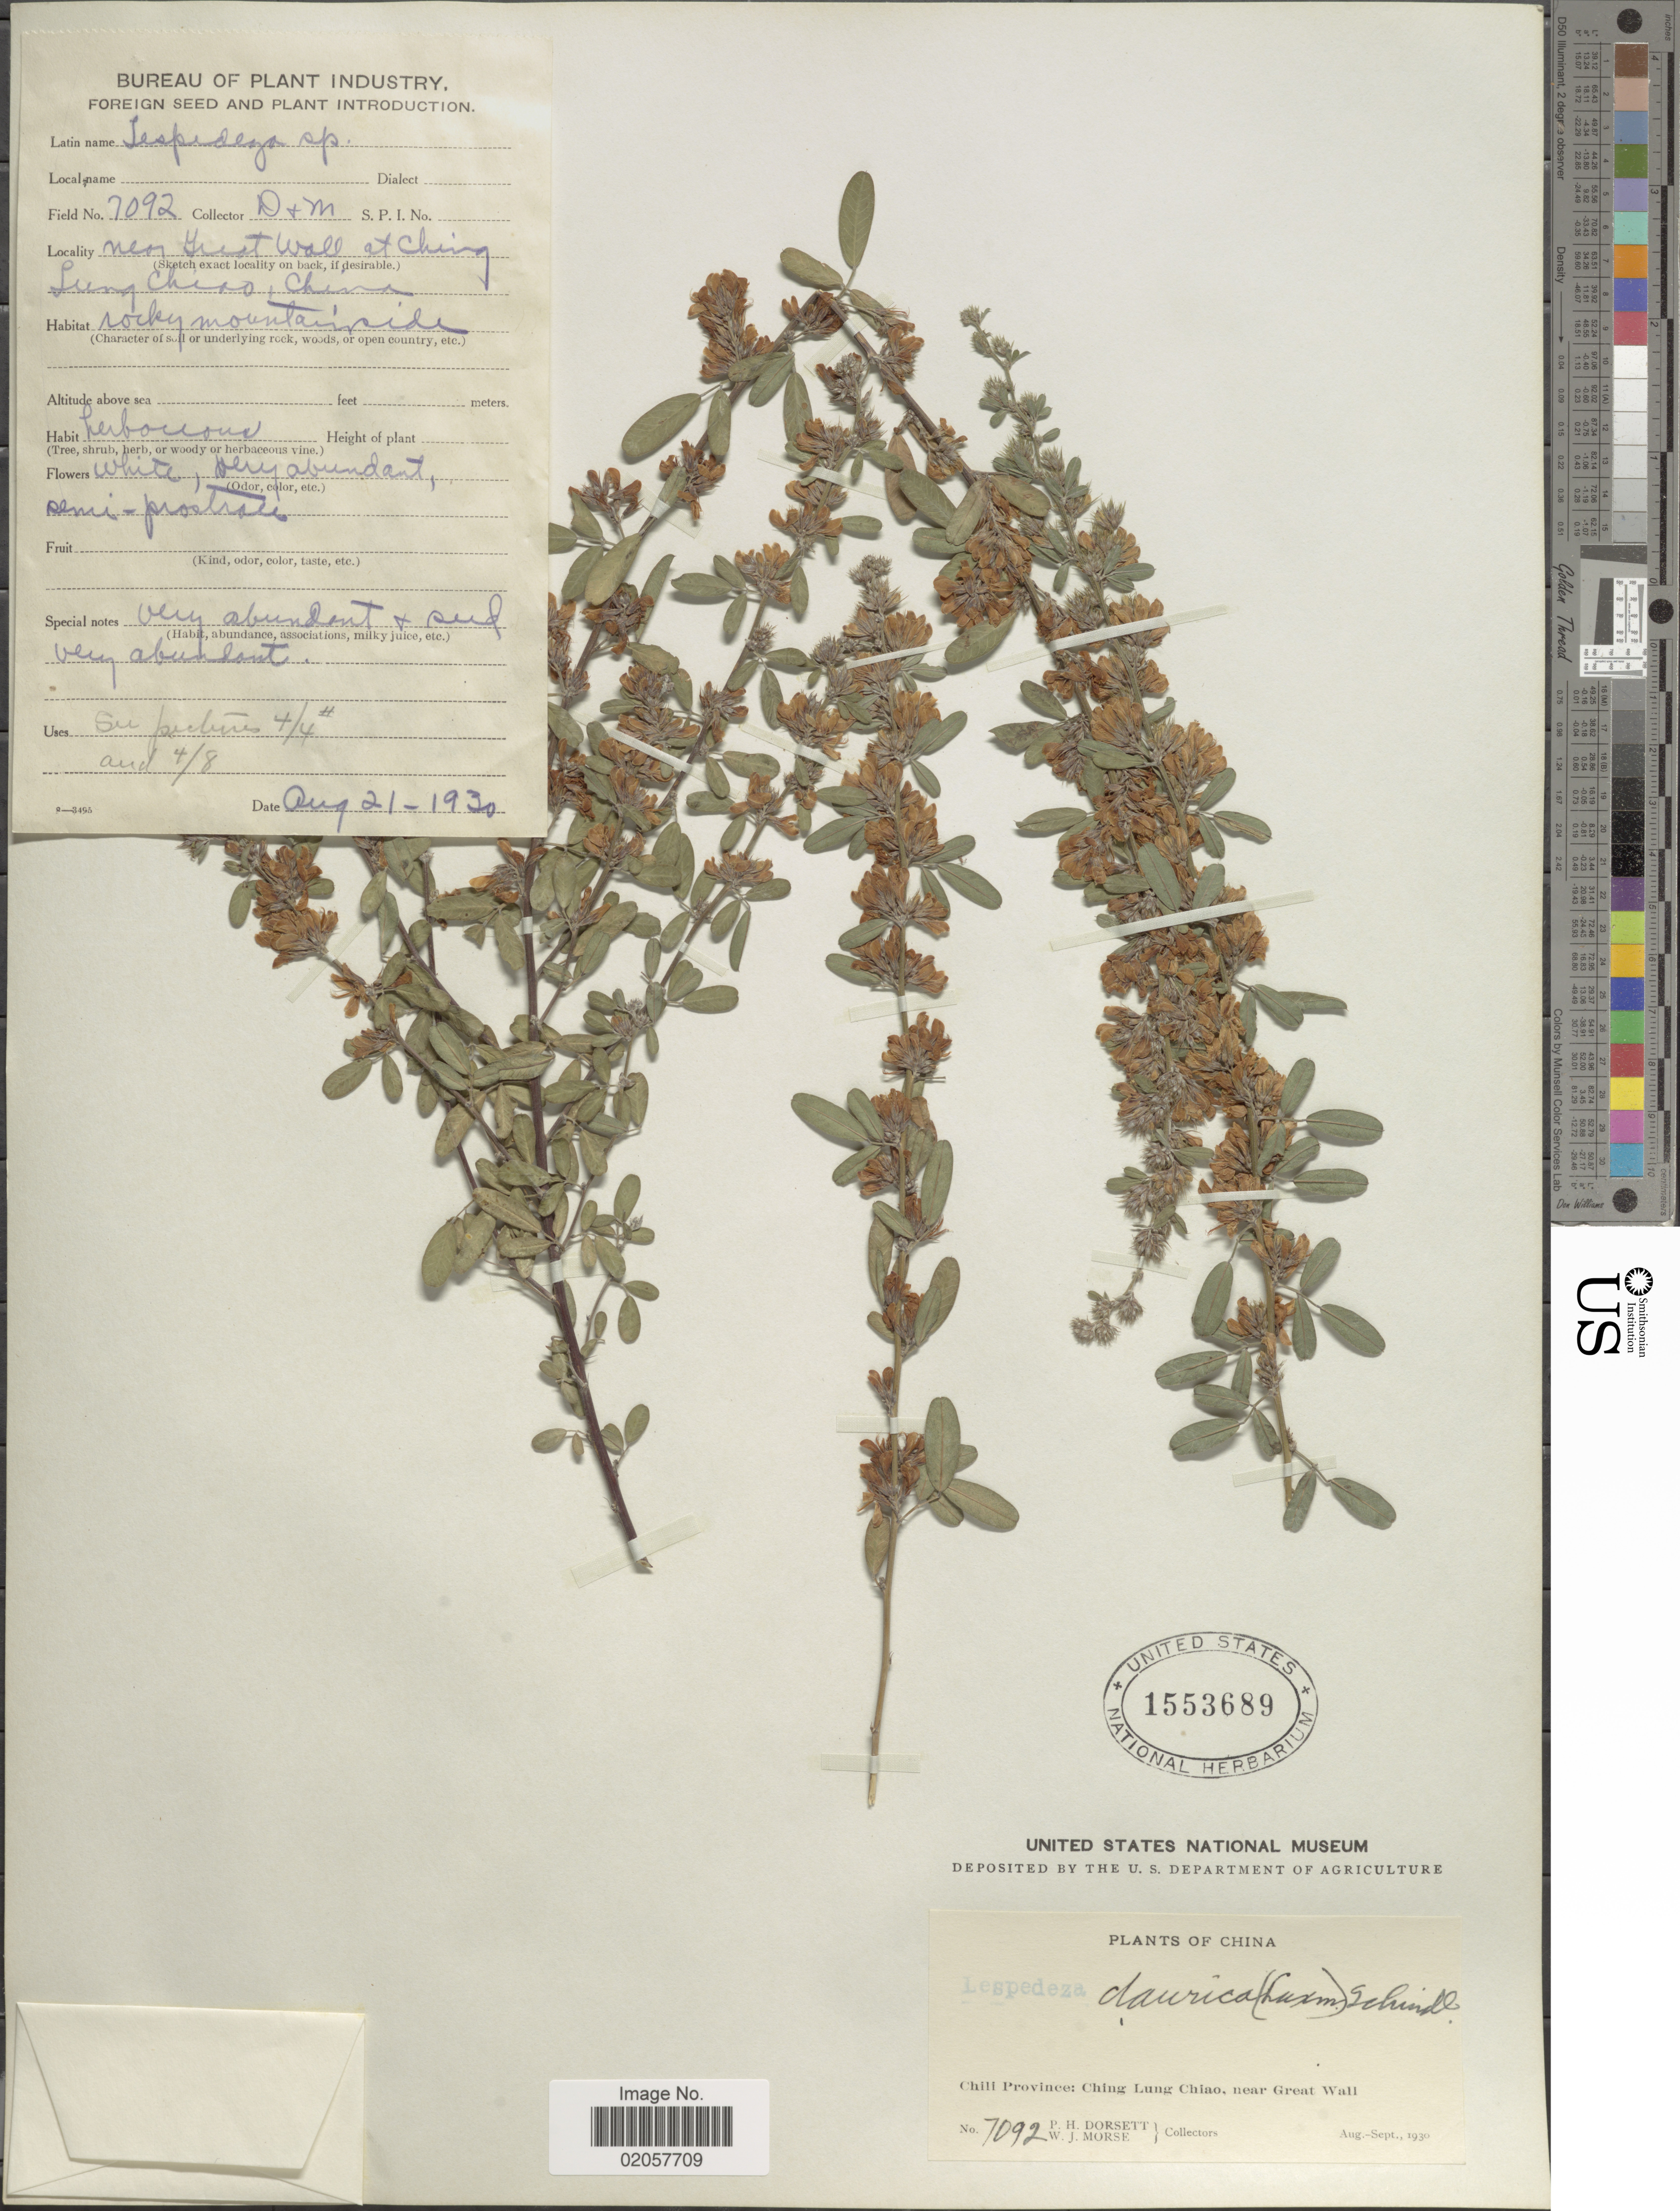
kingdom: Plantae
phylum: Tracheophyta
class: Magnoliopsida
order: Fabales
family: Fabaceae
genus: Lespedeza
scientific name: Lespedeza davurica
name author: (Laxm.) Schindl.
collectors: P. H. Dorsett & W. J. Morse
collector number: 7092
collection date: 1930-08-21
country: China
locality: Chili Province: Ching Lung Chiao, near Great Wall at Ching, Lung Chino [interpreted]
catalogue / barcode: US 1553689